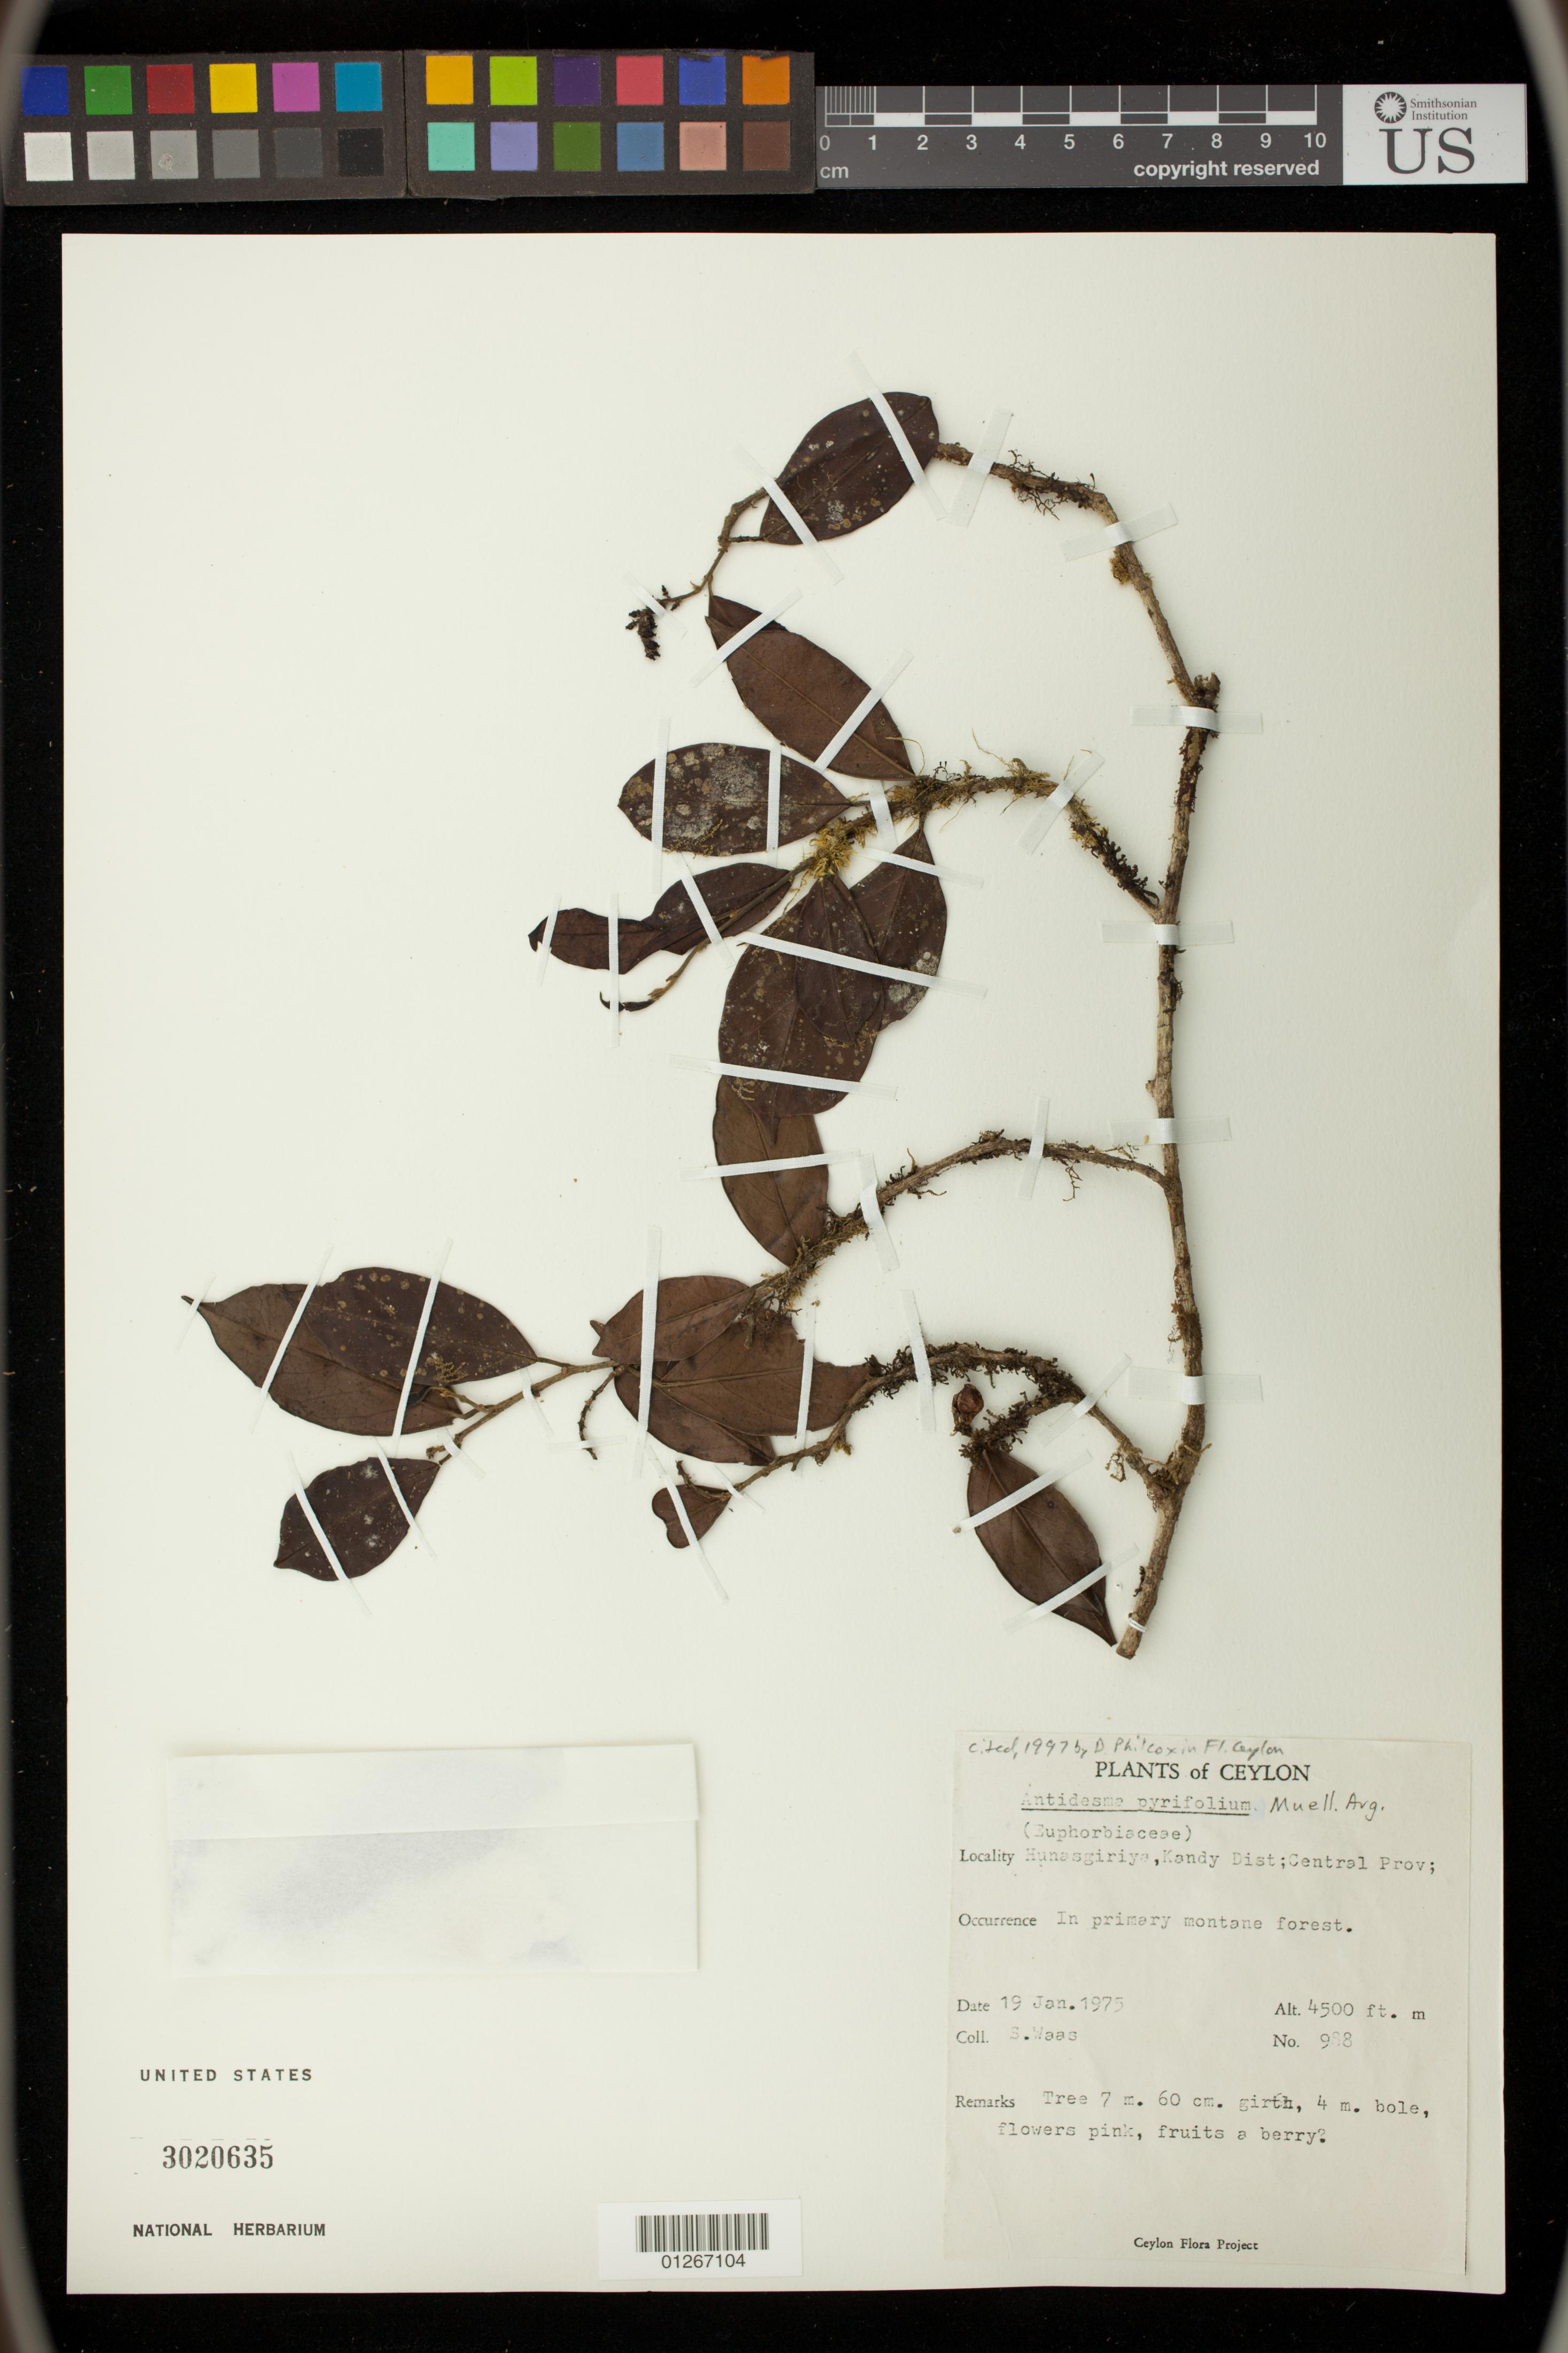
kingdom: Plantae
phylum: Tracheophyta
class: Magnoliopsida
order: Malpighiales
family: Phyllanthaceae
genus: Antidesma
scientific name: Antidesma pyrifolium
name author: Müll. Arg.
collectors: S. Waas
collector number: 988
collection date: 1975-01-19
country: Sri Lanka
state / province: Central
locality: Kandy District, Hunasgiriya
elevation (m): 1372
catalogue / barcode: US 3020635